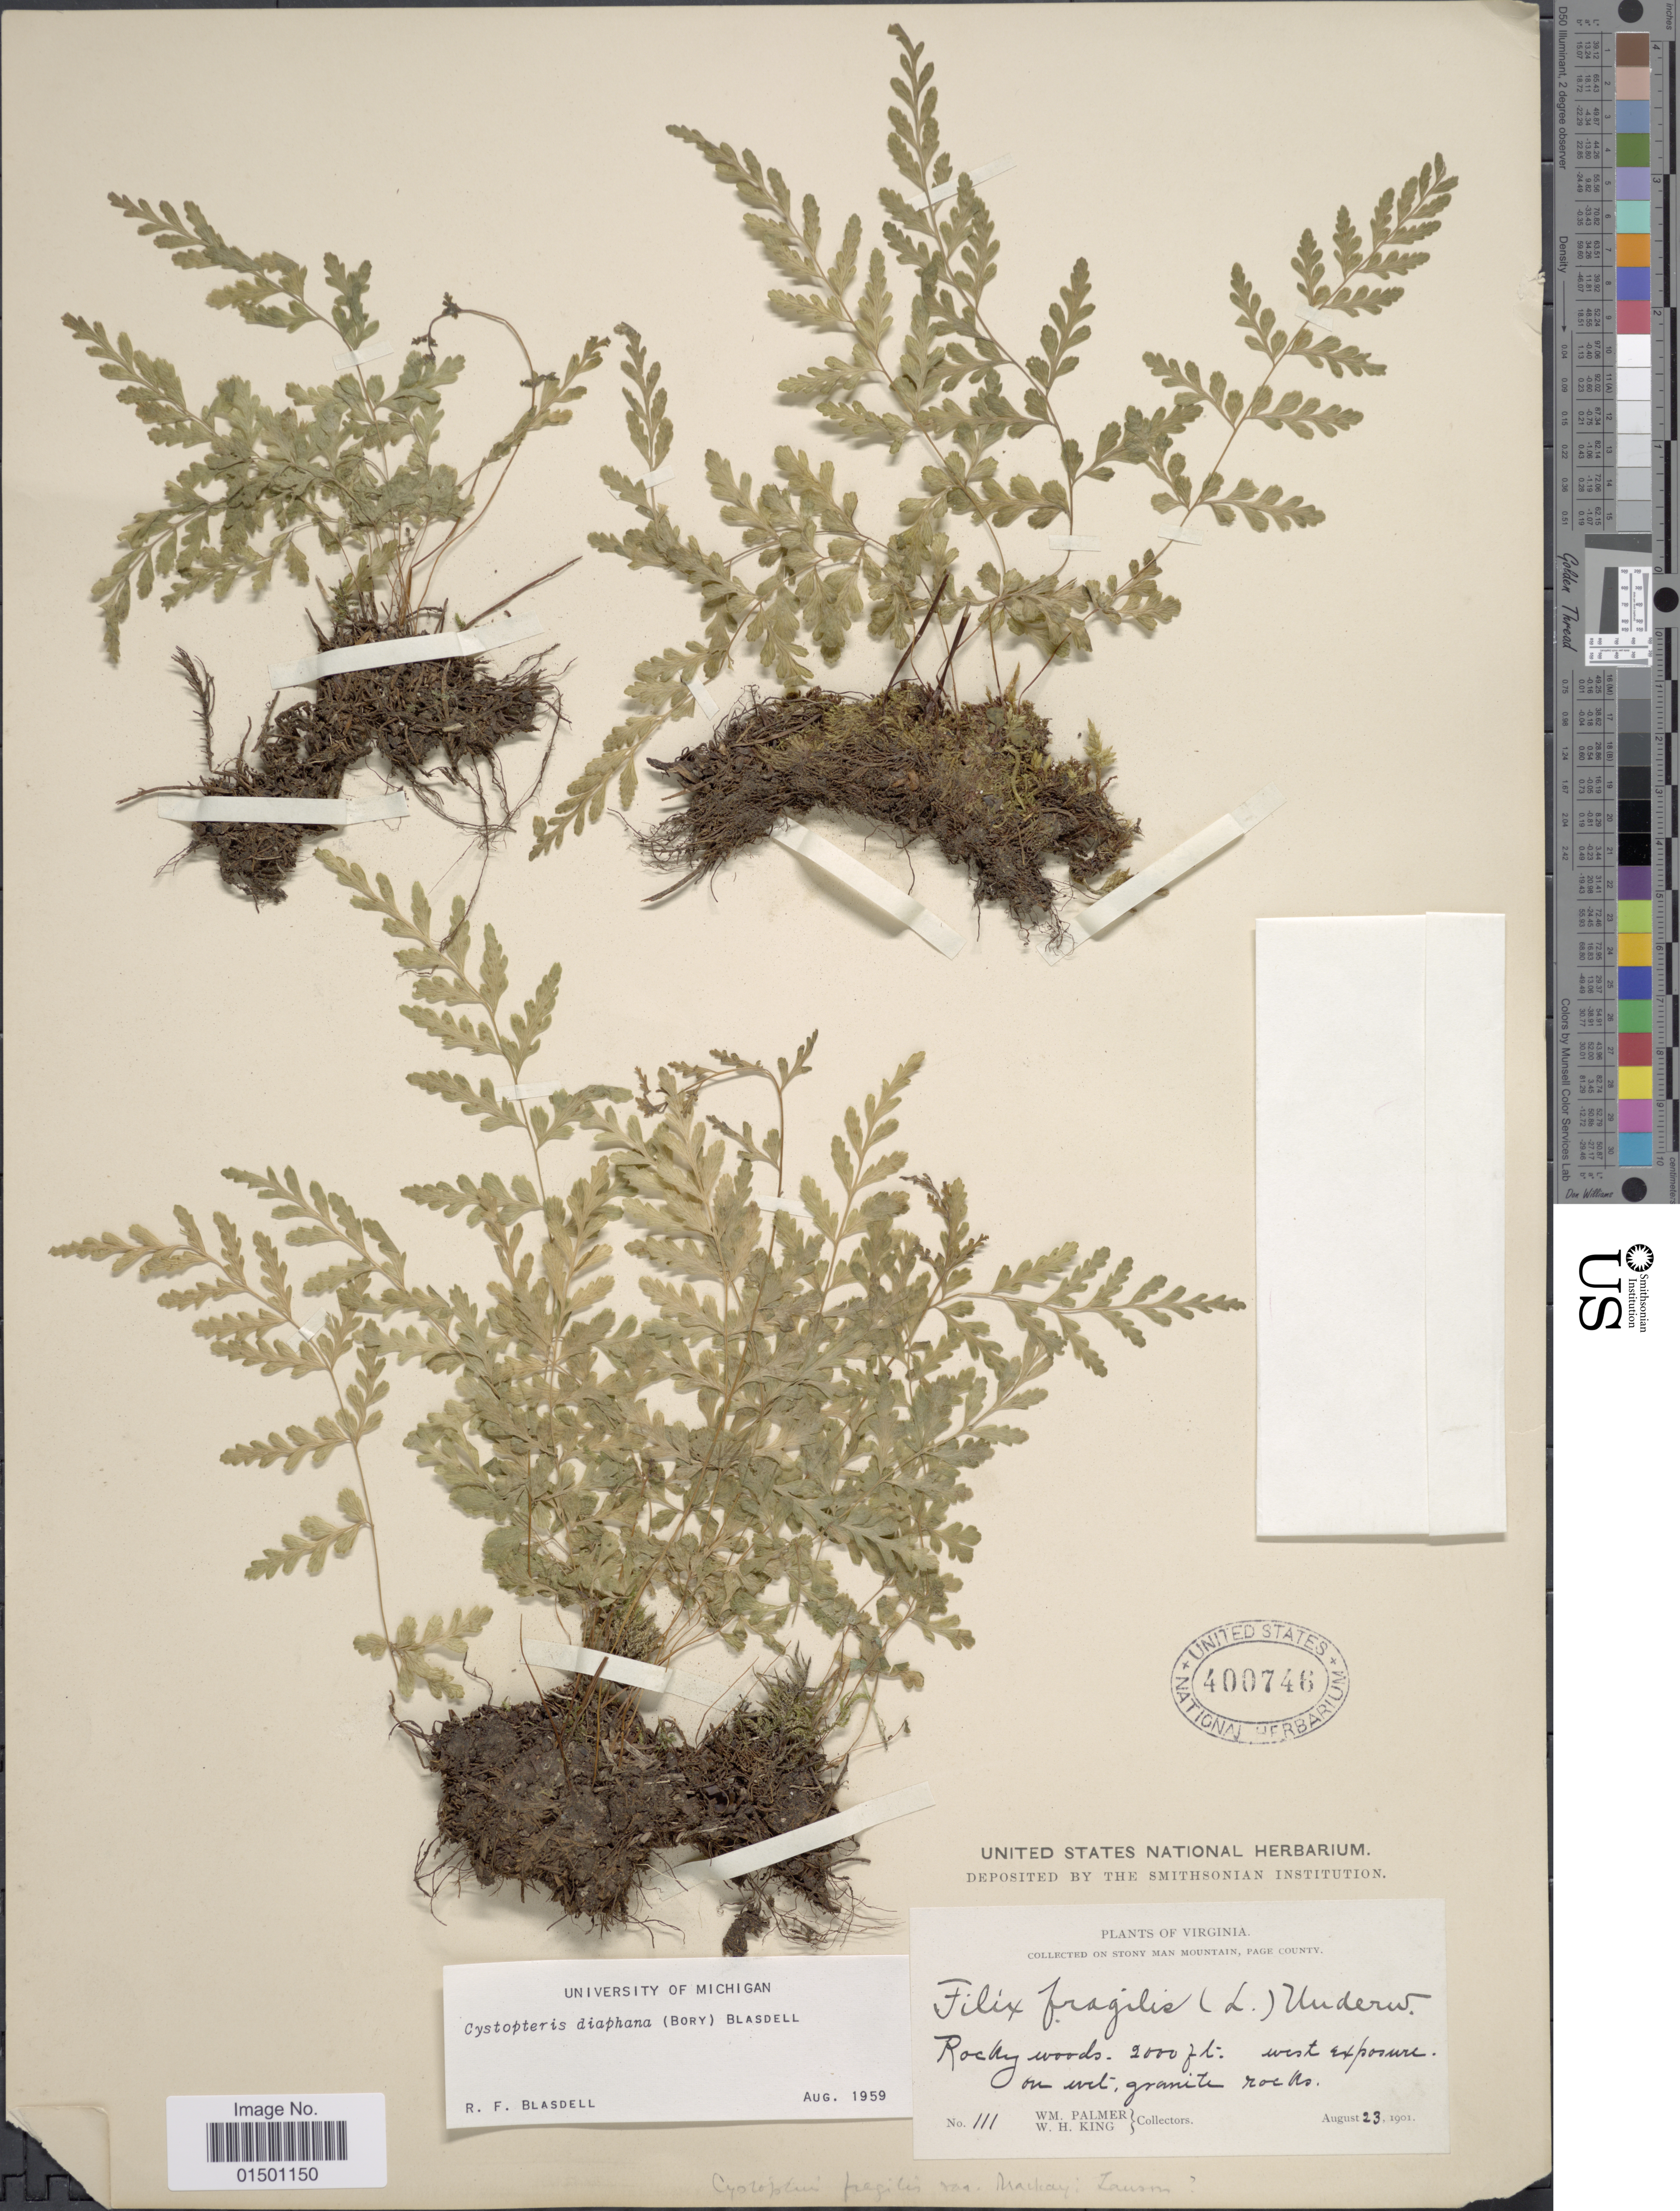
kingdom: Plantae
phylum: Tracheophyta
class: Polypodiopsida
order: Polypodiales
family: Cystopteridaceae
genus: Cystopteris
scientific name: Cystopteris diaphana x C. fragilis (L.) Bernh.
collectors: W. M. Palmer & W. H. King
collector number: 111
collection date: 1901-08-23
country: United States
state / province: Virginia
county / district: Page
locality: Stony Man Mountain, Page County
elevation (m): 610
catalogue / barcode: US 400746